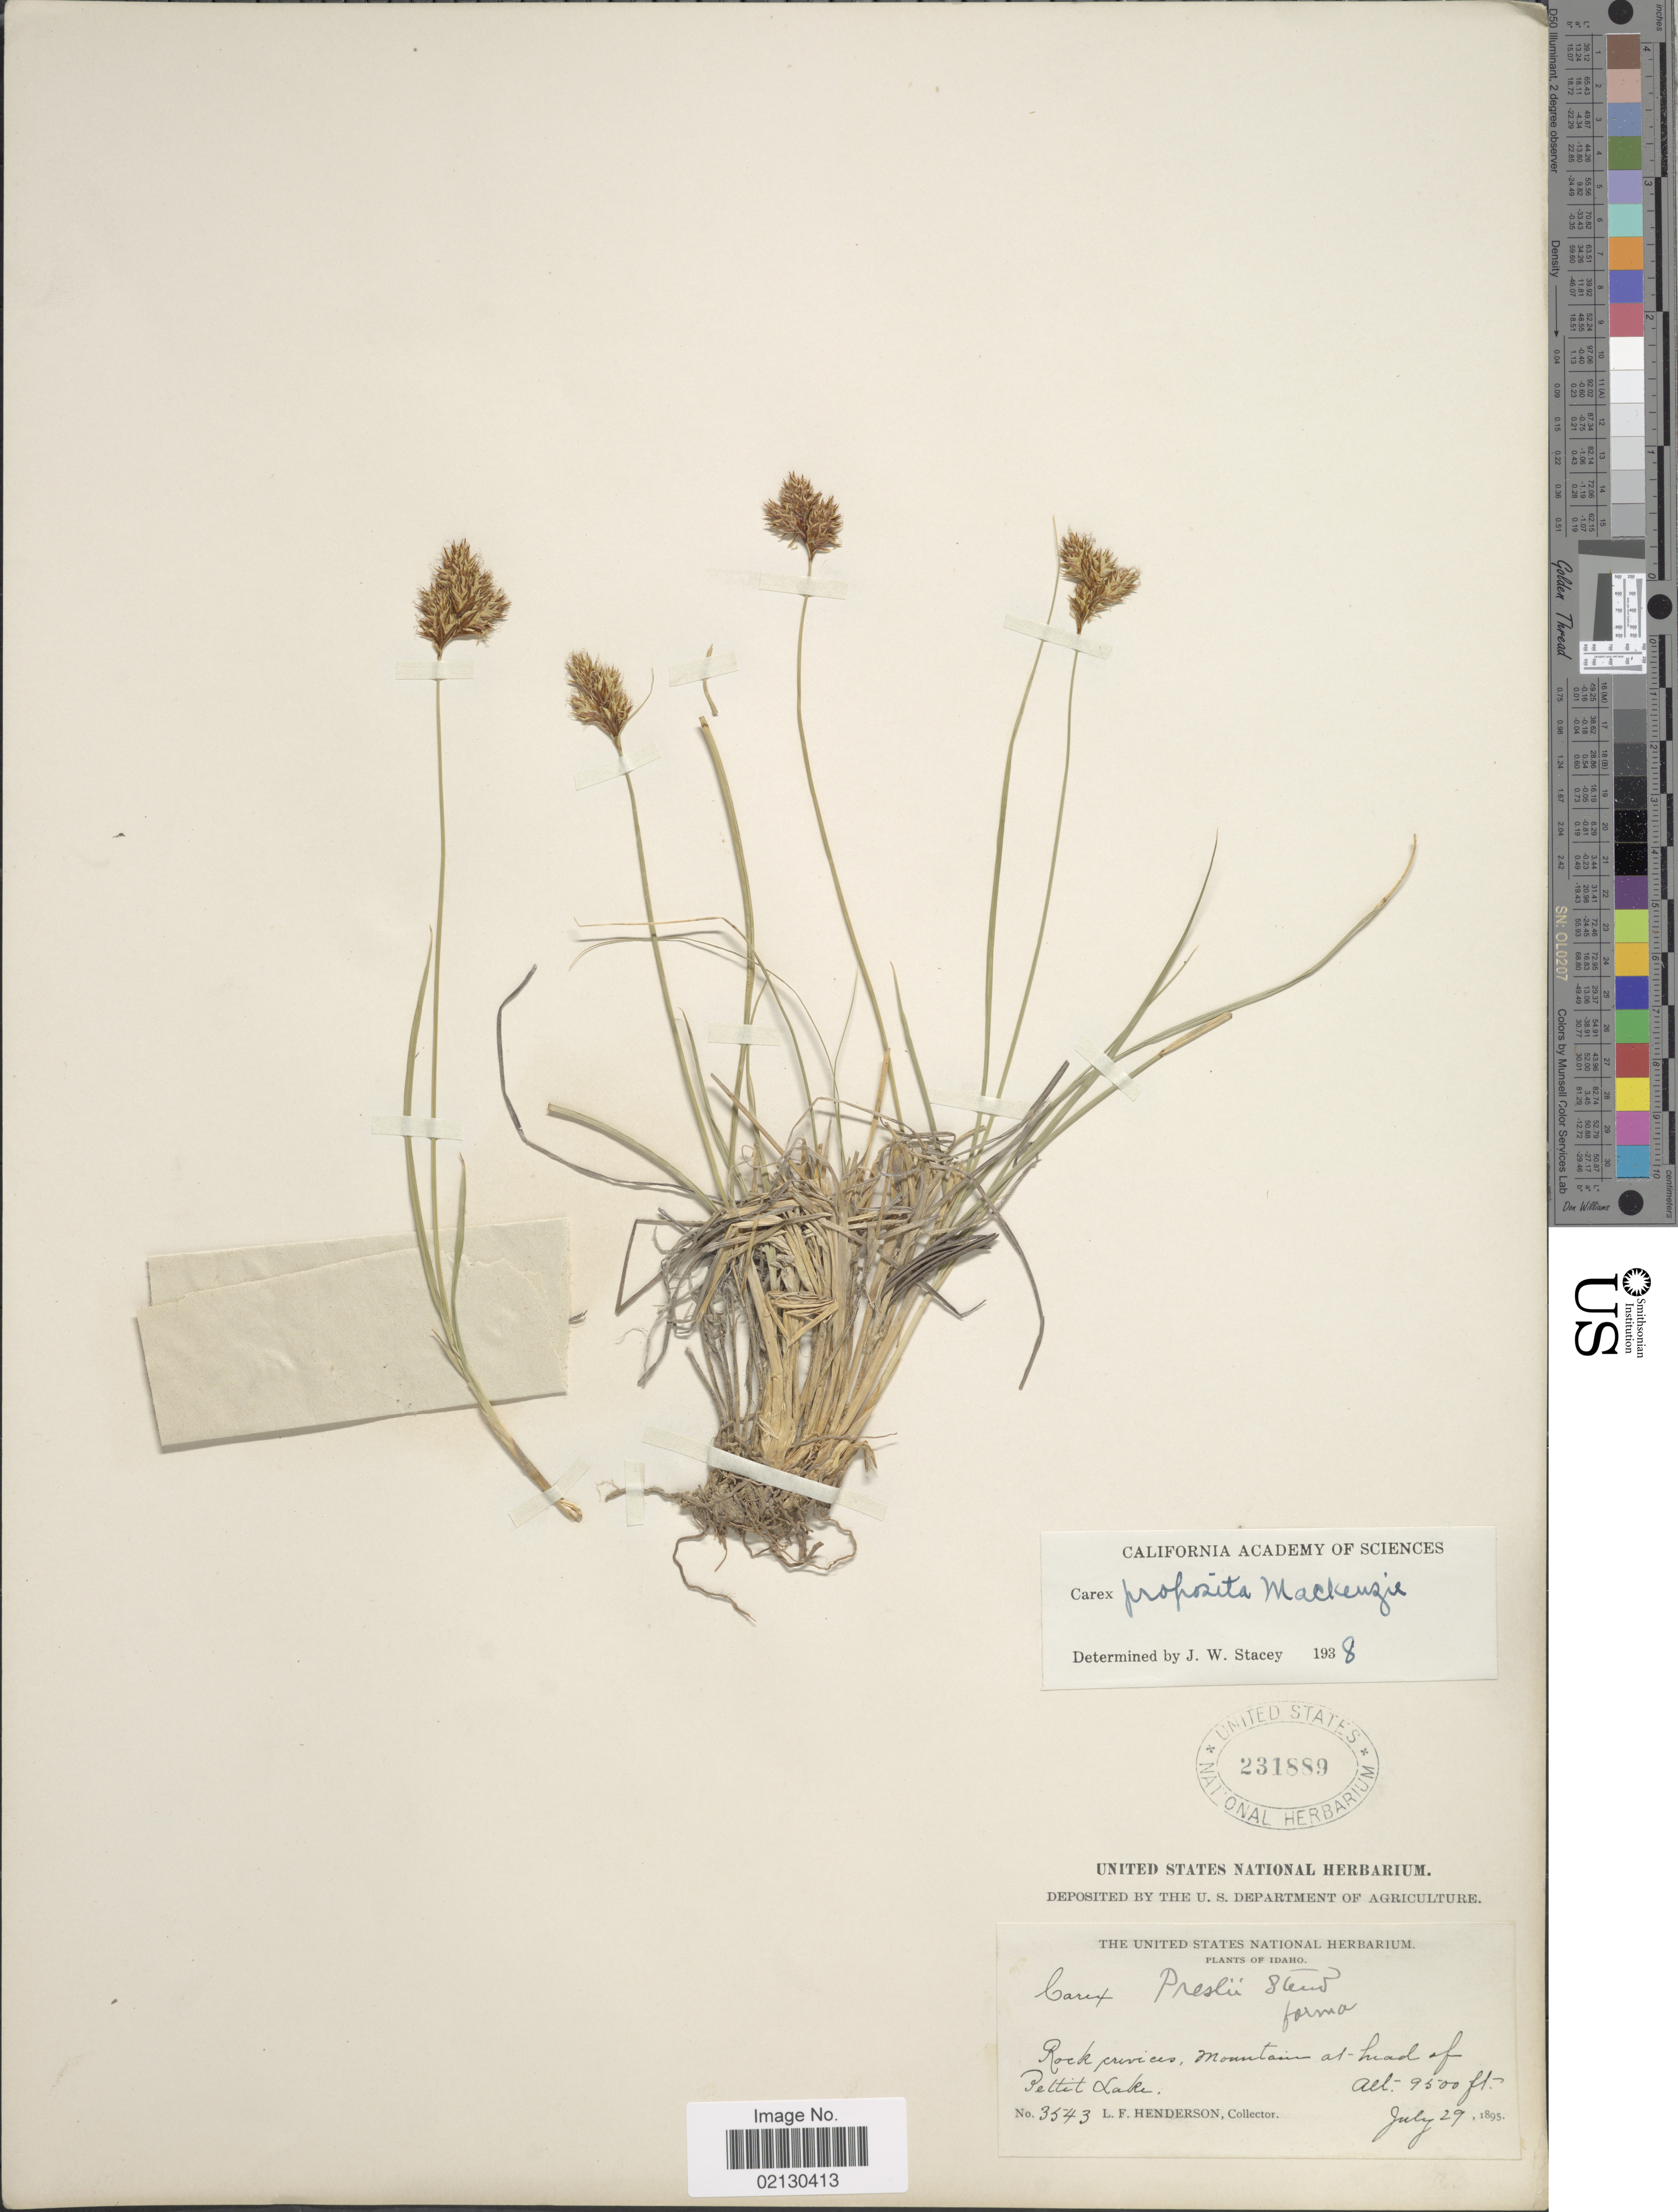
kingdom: Plantae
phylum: Tracheophyta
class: Liliopsida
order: Poales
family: Cyperaceae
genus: Carex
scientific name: Carex proposita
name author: Mack.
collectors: L. Henderson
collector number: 3543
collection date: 1895-07-29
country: United States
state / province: Idaho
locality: Mountain at head of Pettit Lake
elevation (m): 2896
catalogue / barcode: US 231889